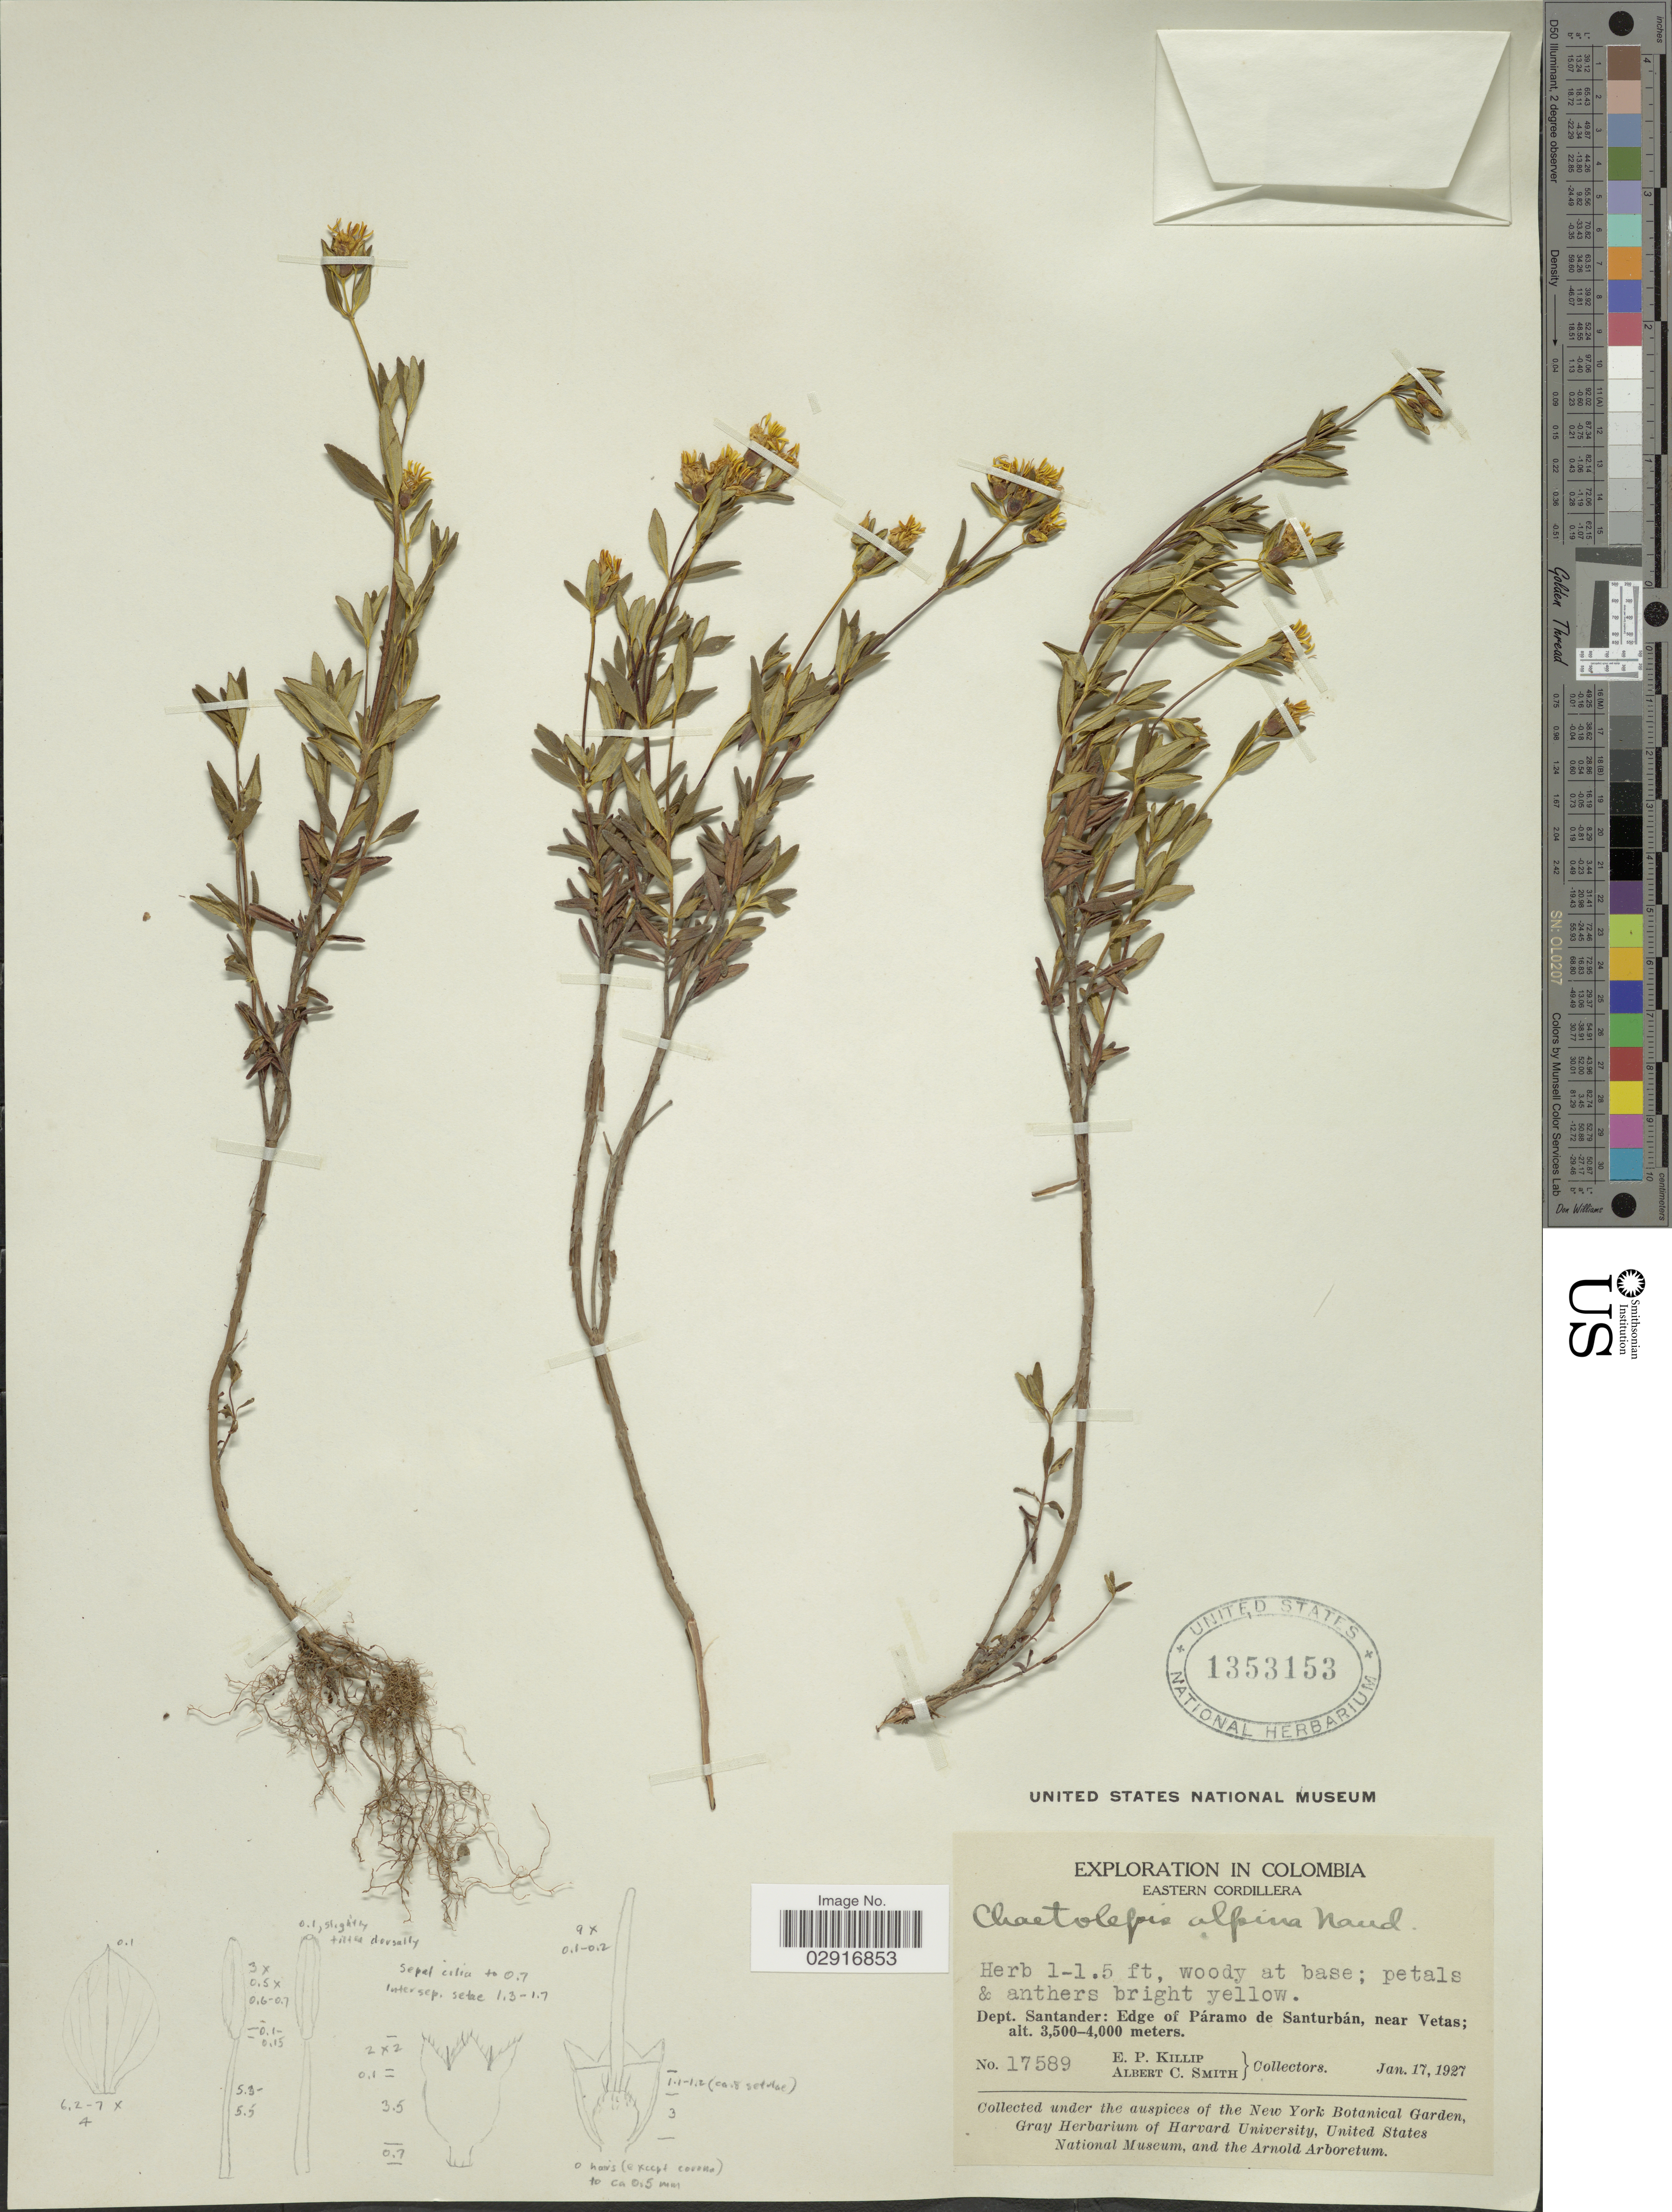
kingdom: Plantae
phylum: Tracheophyta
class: Magnoliopsida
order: Myrtales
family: Melastomataceae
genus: Chaetolepis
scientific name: Chaetolepis alpina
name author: Naudin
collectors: E. P. Killip & A. C. Smith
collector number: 17589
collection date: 1927-01-17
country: Colombia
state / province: Santander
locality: Eastern Cordillera. Dept. Santander: Edge of Páramo de Santurbán, near Vetas.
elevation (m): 3500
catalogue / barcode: US 1353153